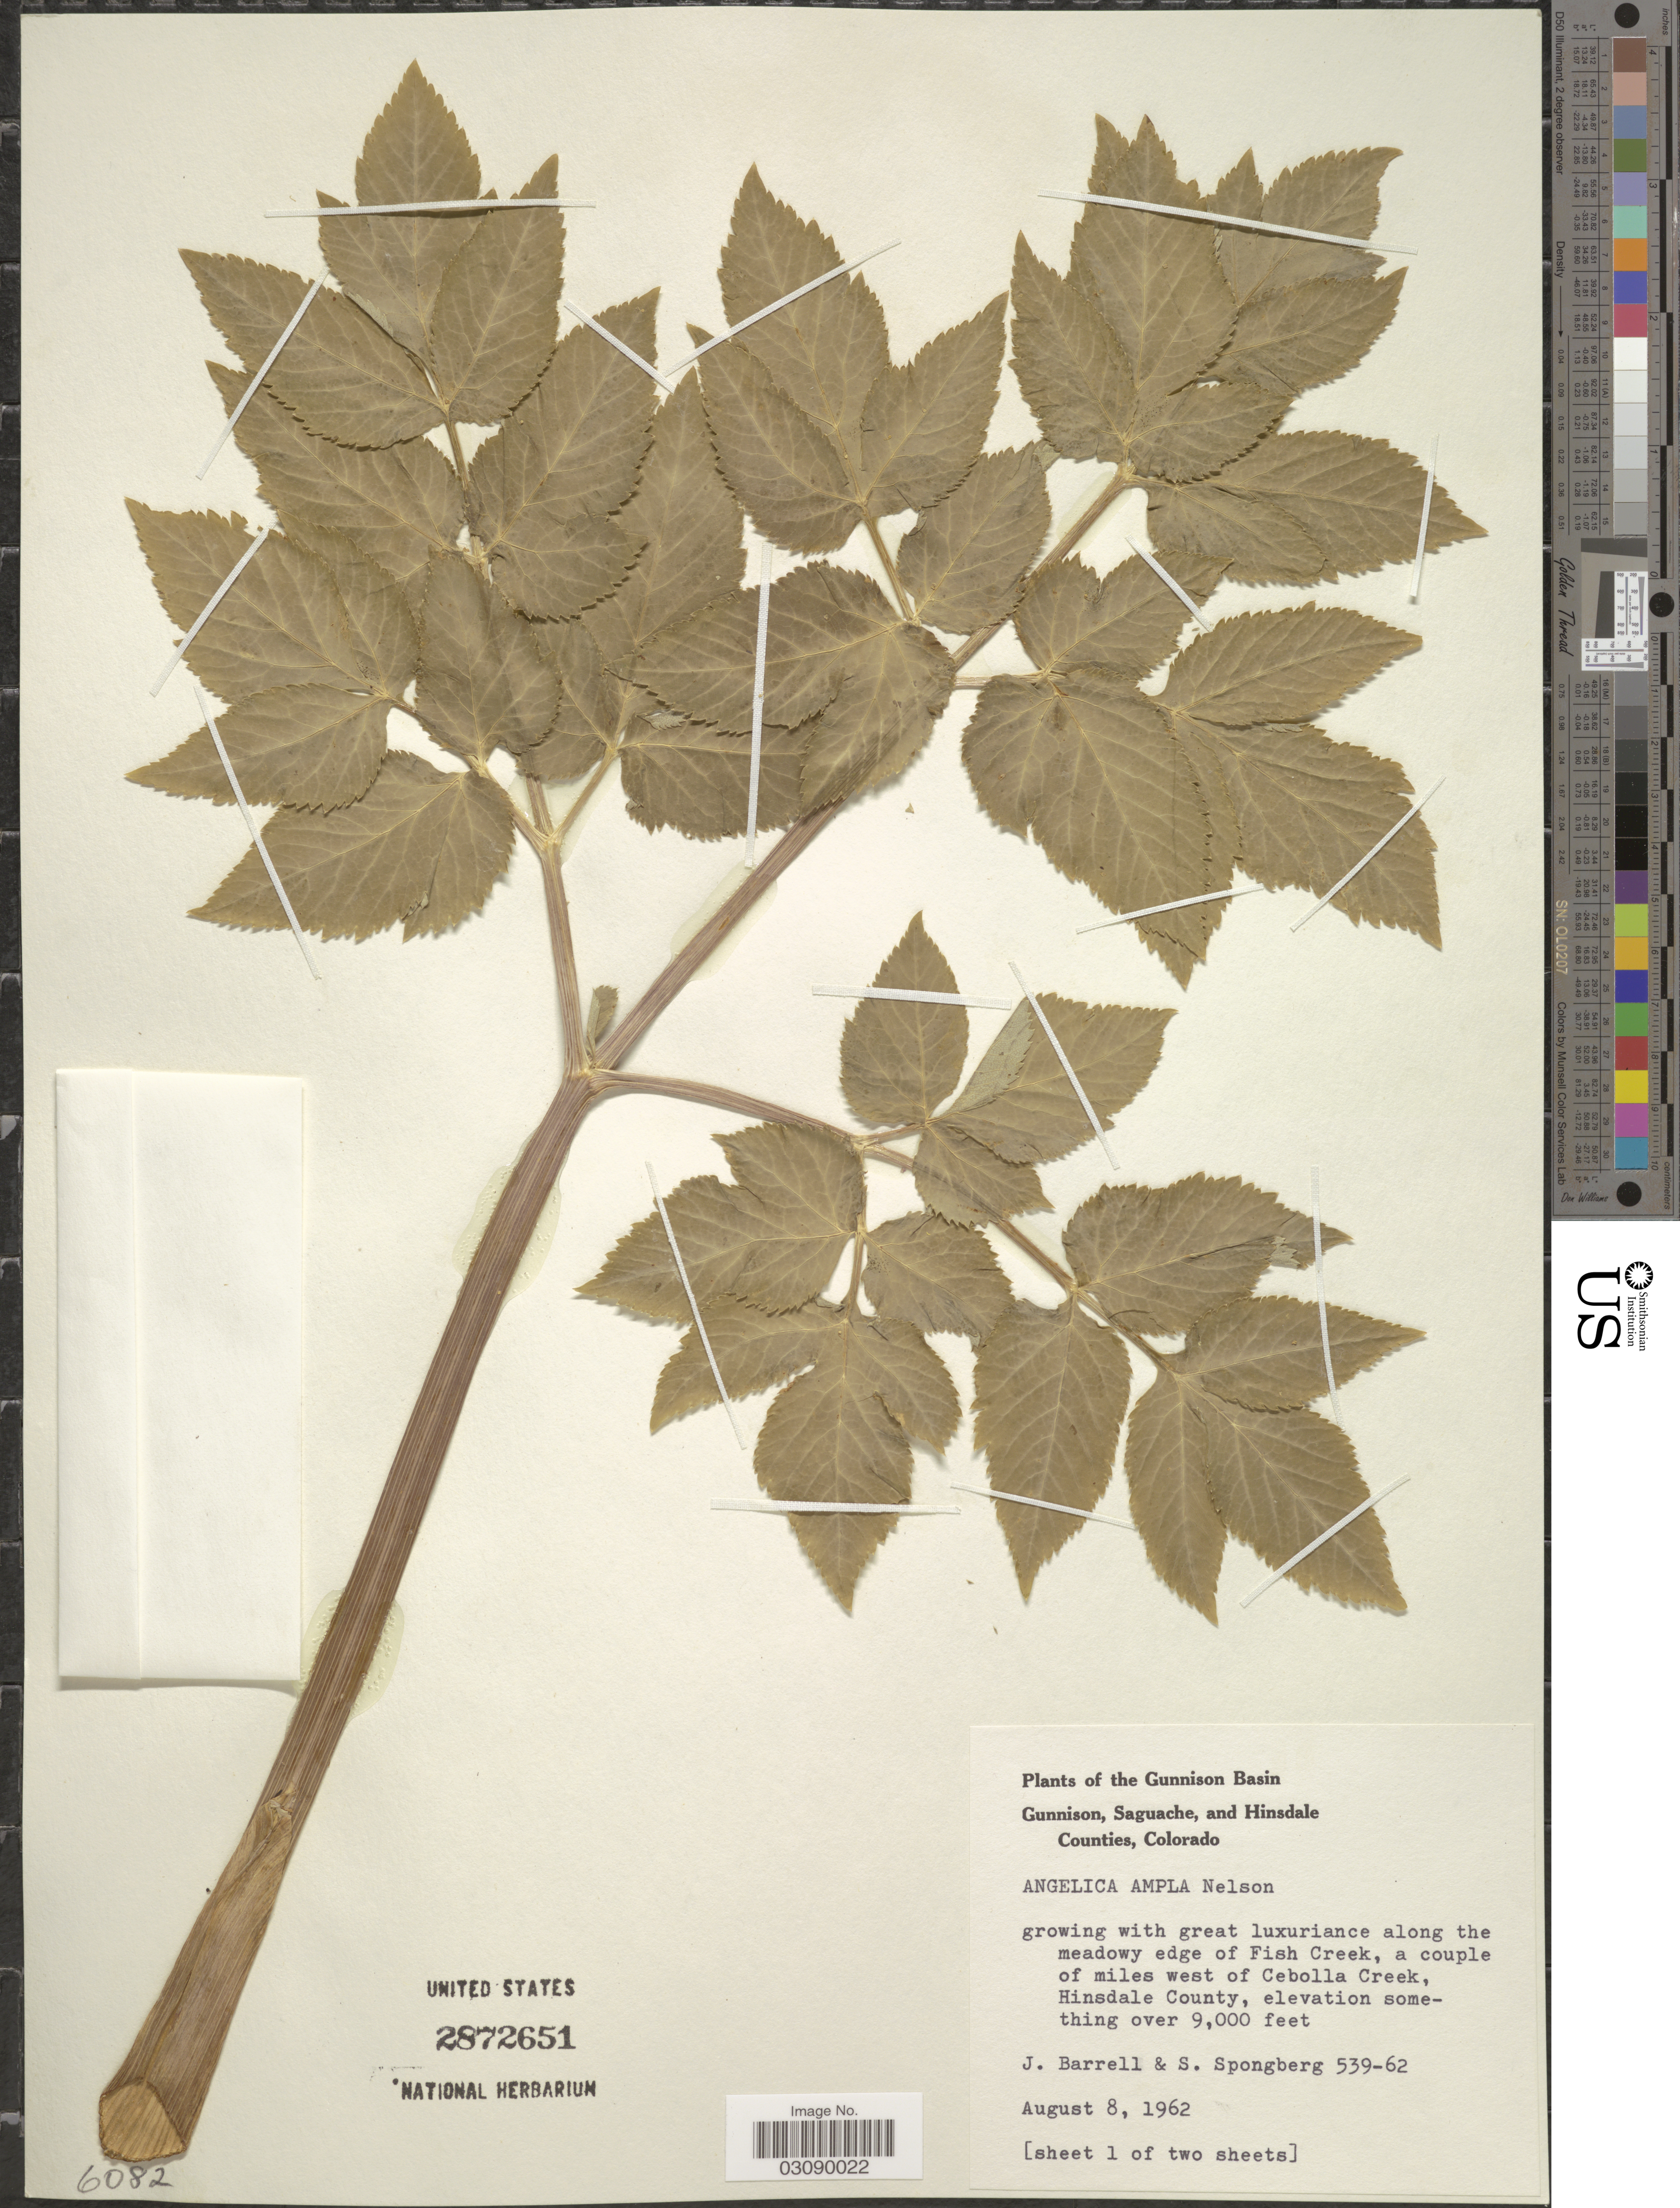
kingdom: Plantae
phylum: Tracheophyta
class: Magnoliopsida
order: Apiales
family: Apiaceae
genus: Angelica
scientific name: Angelica ampla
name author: A. Nelson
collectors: J. Barrell & S. A.Spongberg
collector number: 539-62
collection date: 1962-08-08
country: United States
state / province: Colorado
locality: Gunnison Basin. Along the meadowy edge of Fish Creek, a couple of miles west of Cebolla Creek, Hinsdale County.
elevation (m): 2743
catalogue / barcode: US 2872651